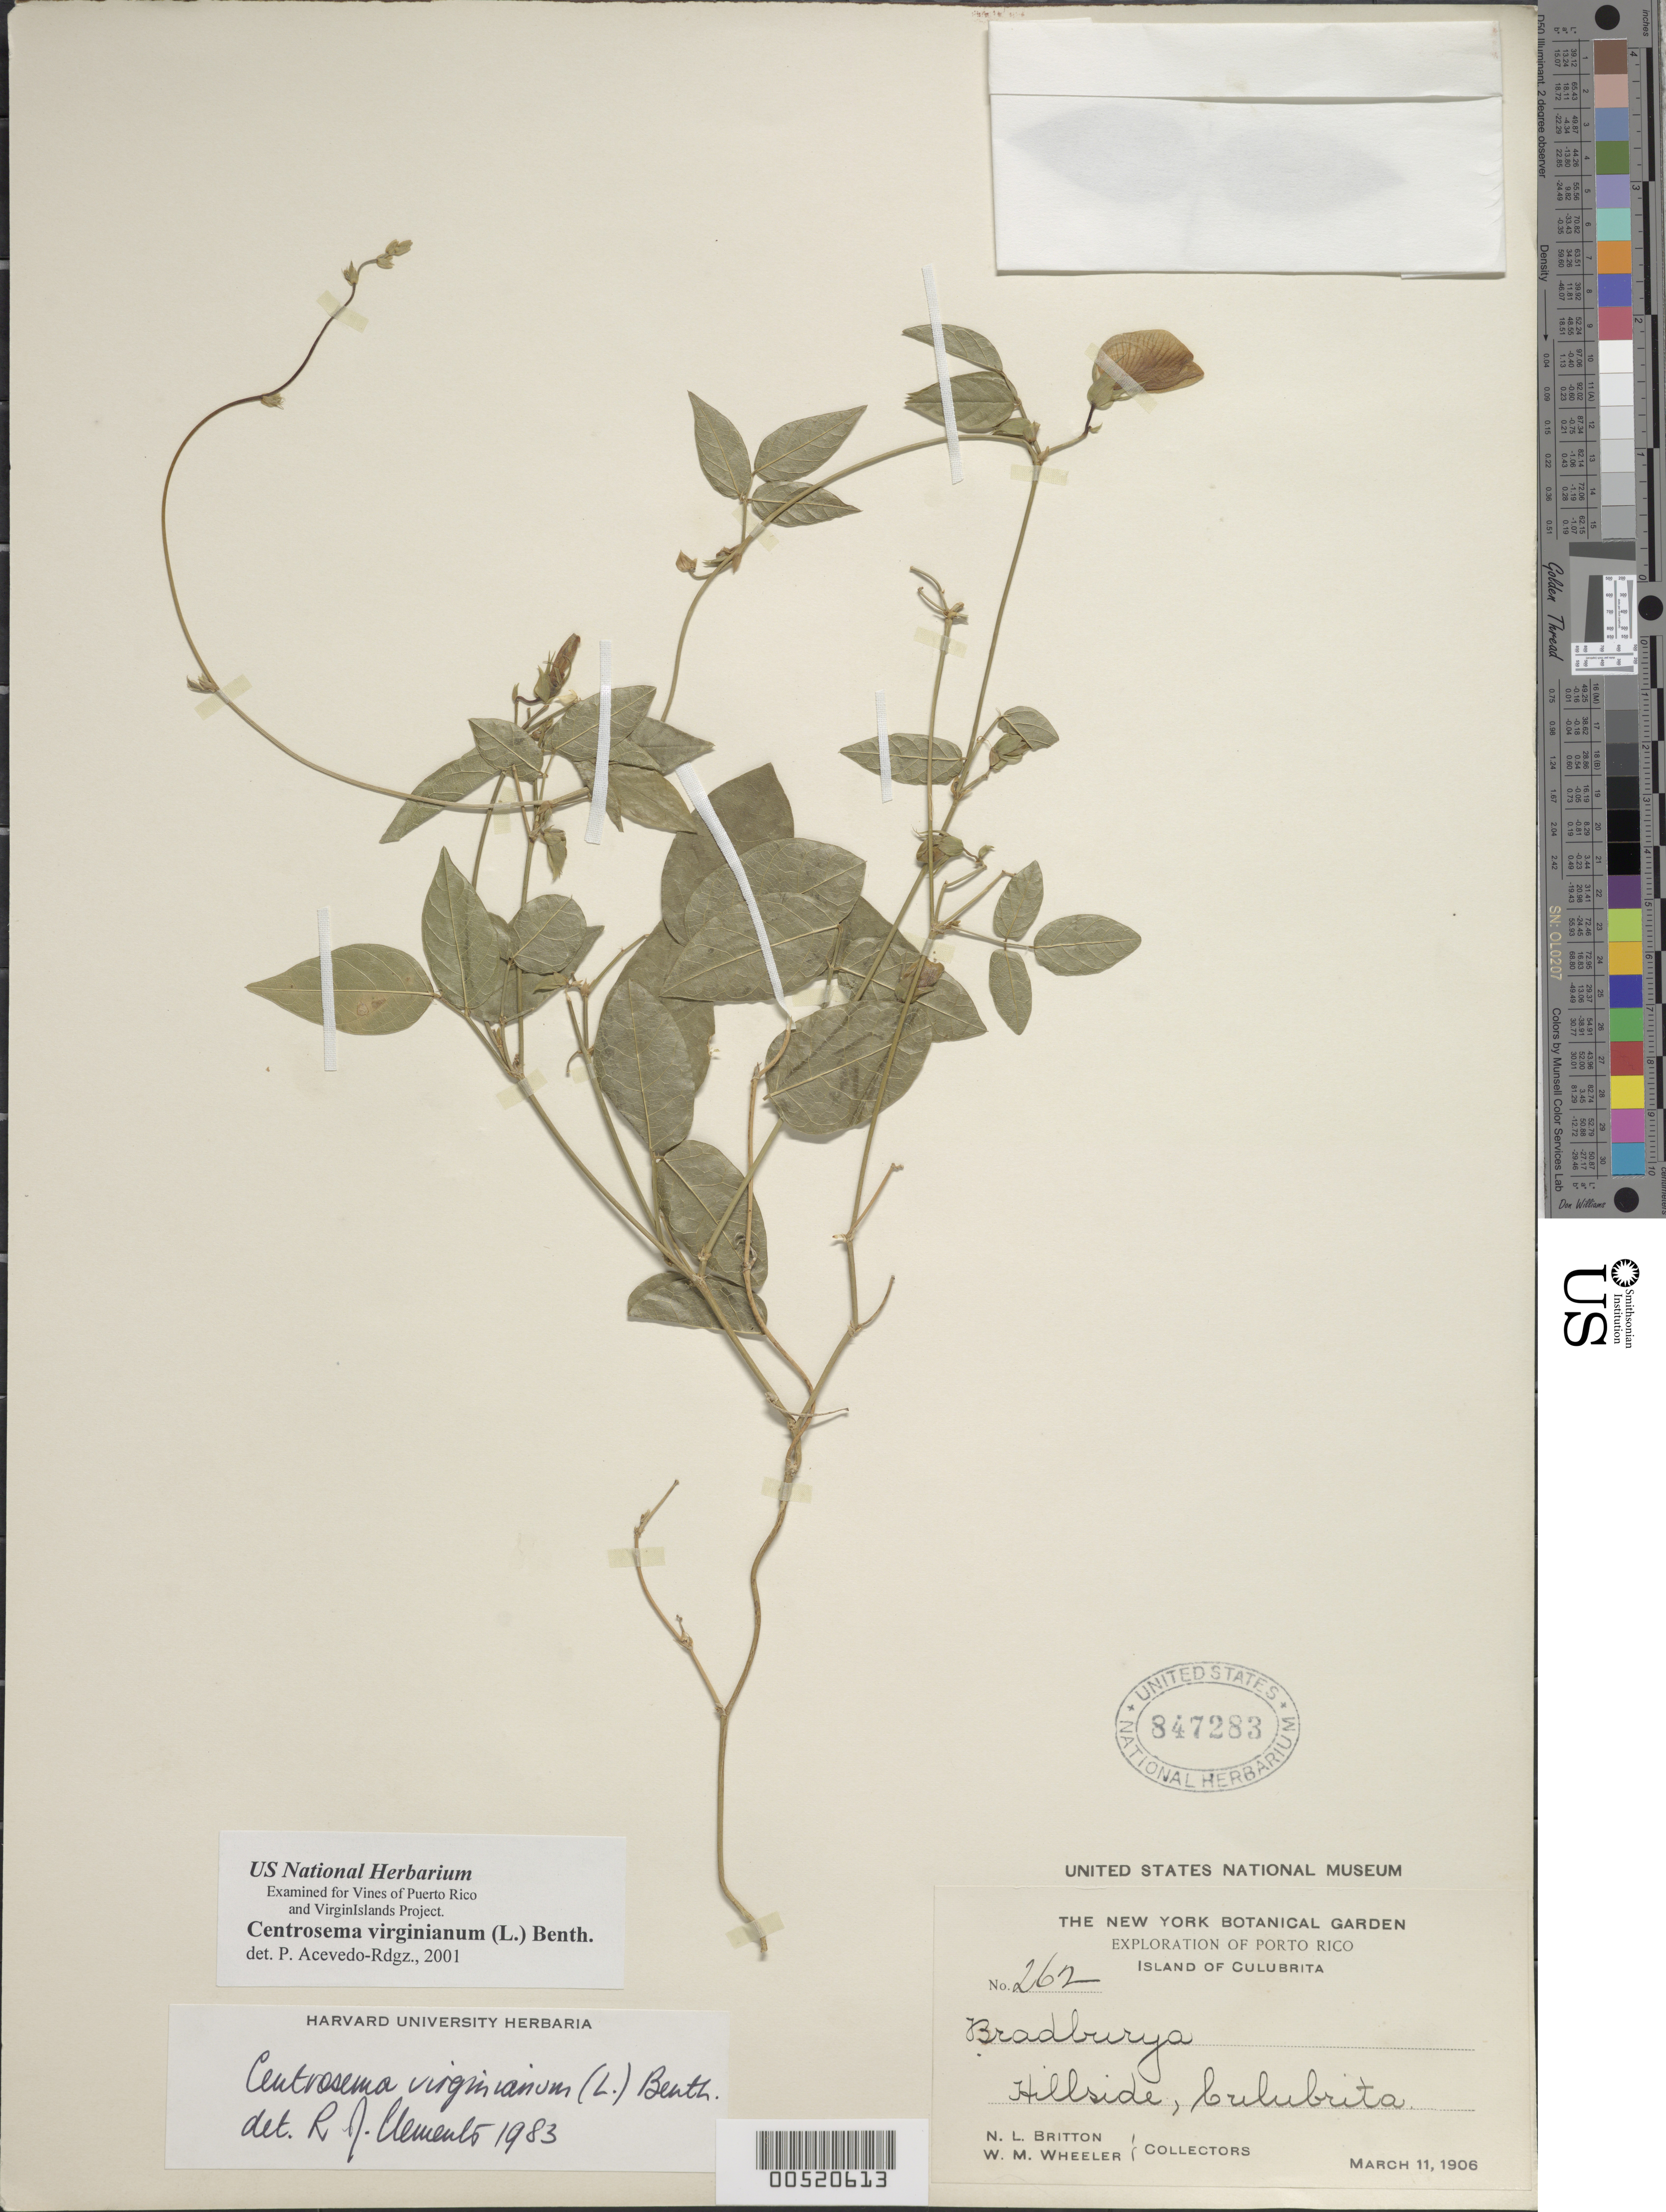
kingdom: Plantae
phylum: Tracheophyta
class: Magnoliopsida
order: Fabales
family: Fabaceae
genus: Centrosema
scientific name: Centrosema virginianum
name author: (L.) Benth.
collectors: N. Britton & W. Wheeler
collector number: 262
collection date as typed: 11 Mar 1906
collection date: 1906-03-11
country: Puerto Rico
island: Greater Antilles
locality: Culubrita Island. Hillside.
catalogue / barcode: US 847283